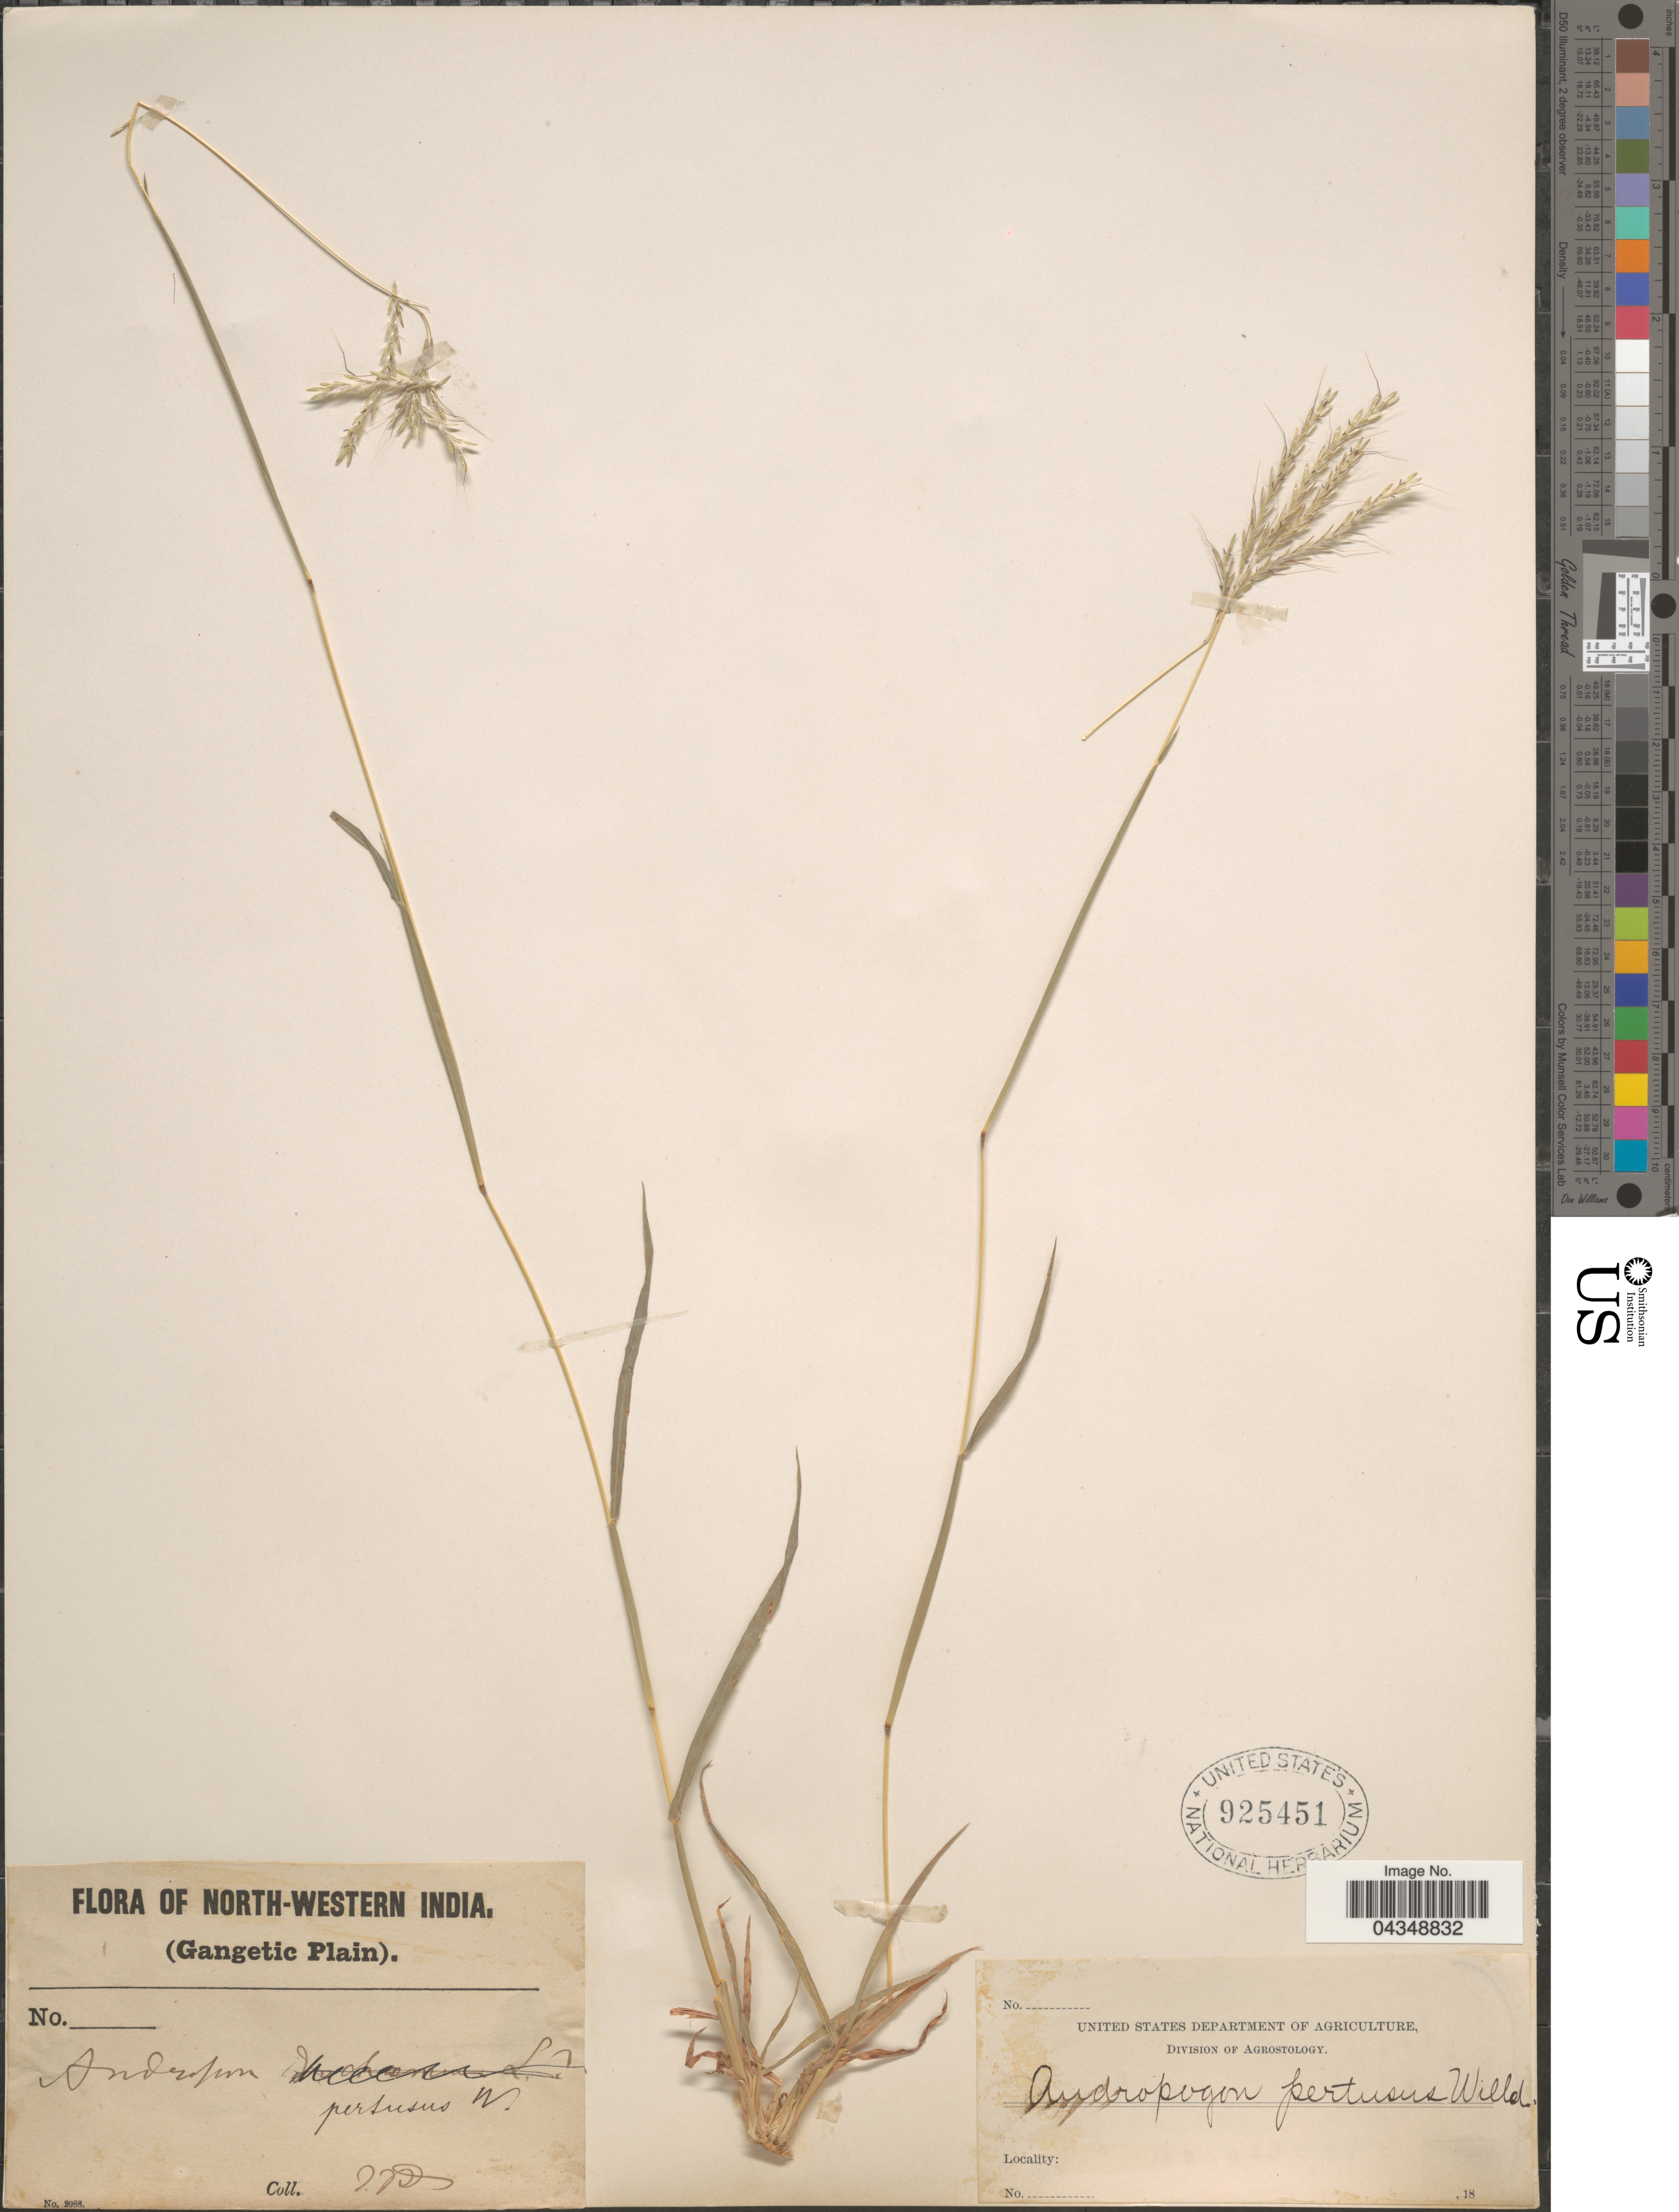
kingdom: Plantae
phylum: Tracheophyta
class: Liliopsida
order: Poales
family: Poaceae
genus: Bothriochloa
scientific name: Bothriochloa pertusa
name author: (L.) A. Camus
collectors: J. J. D.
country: India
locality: North-Western India. (Gangetic Plain).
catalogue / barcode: US 925451